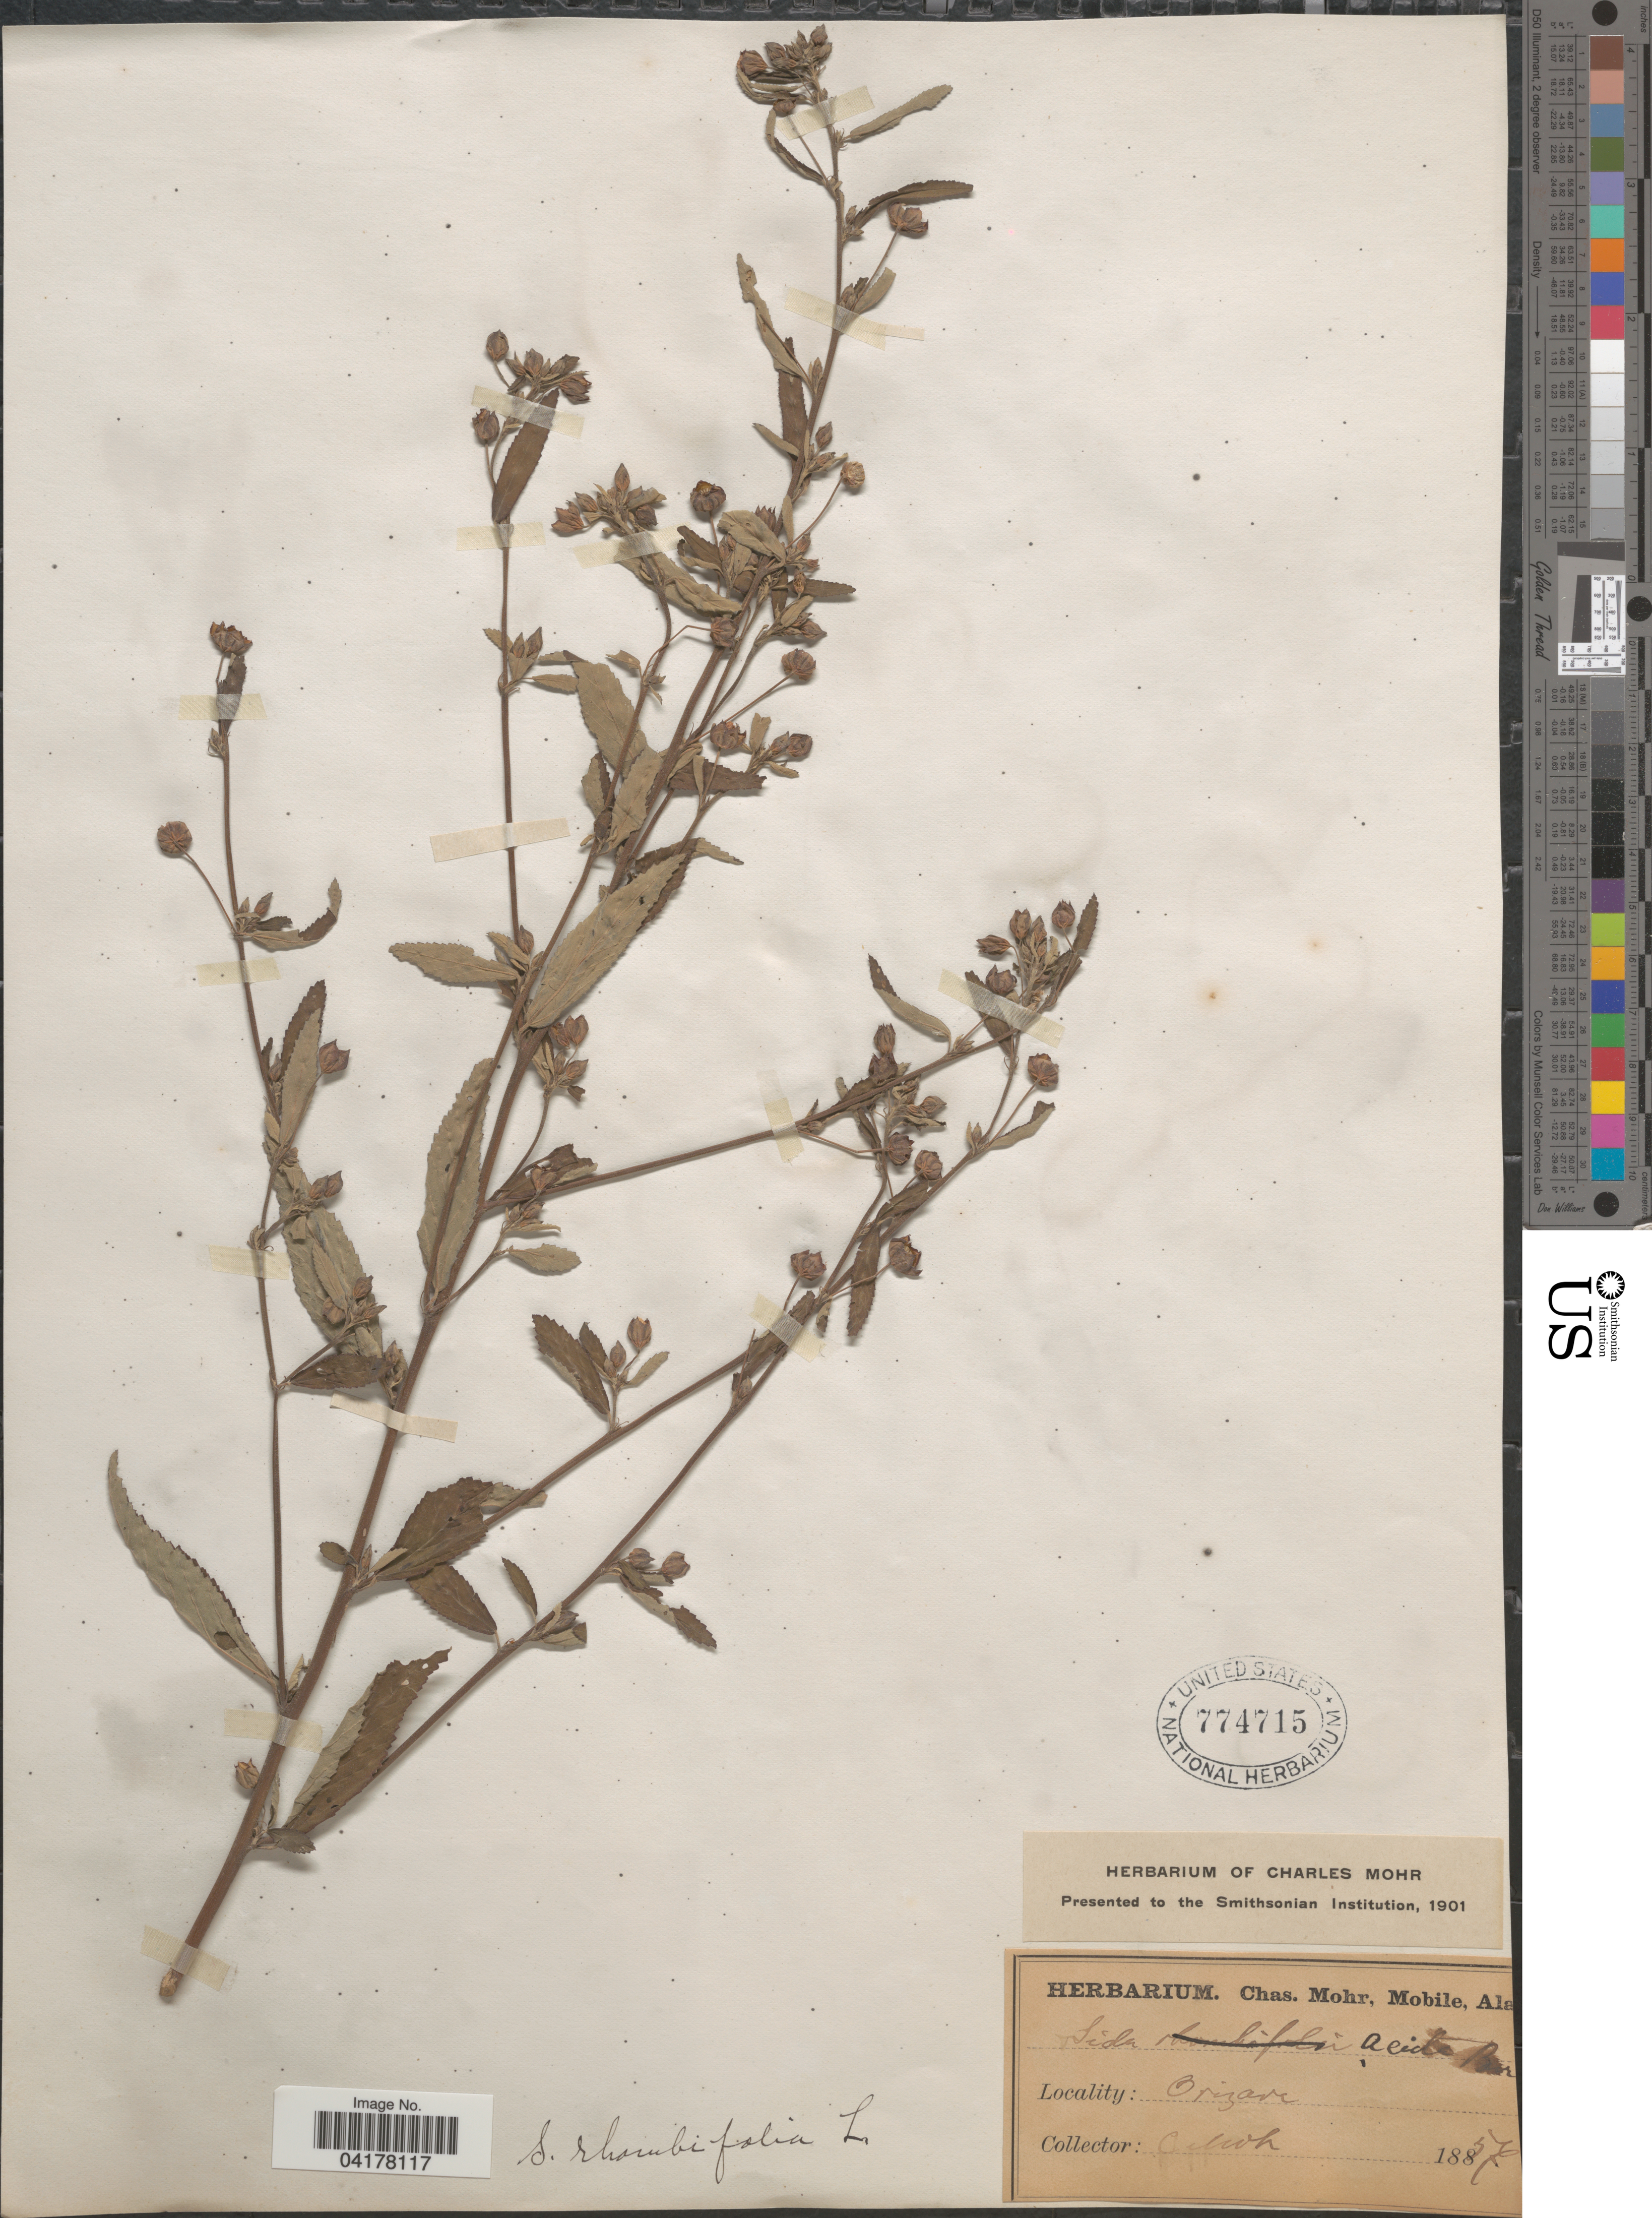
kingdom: Plantae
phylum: Tracheophyta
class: Magnoliopsida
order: Malvales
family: Malvaceae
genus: Sida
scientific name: Sida rhombifolia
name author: L.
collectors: Mohr, C. T. (herbarium)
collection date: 1857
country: Mexico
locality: Orizaba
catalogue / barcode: US 774715